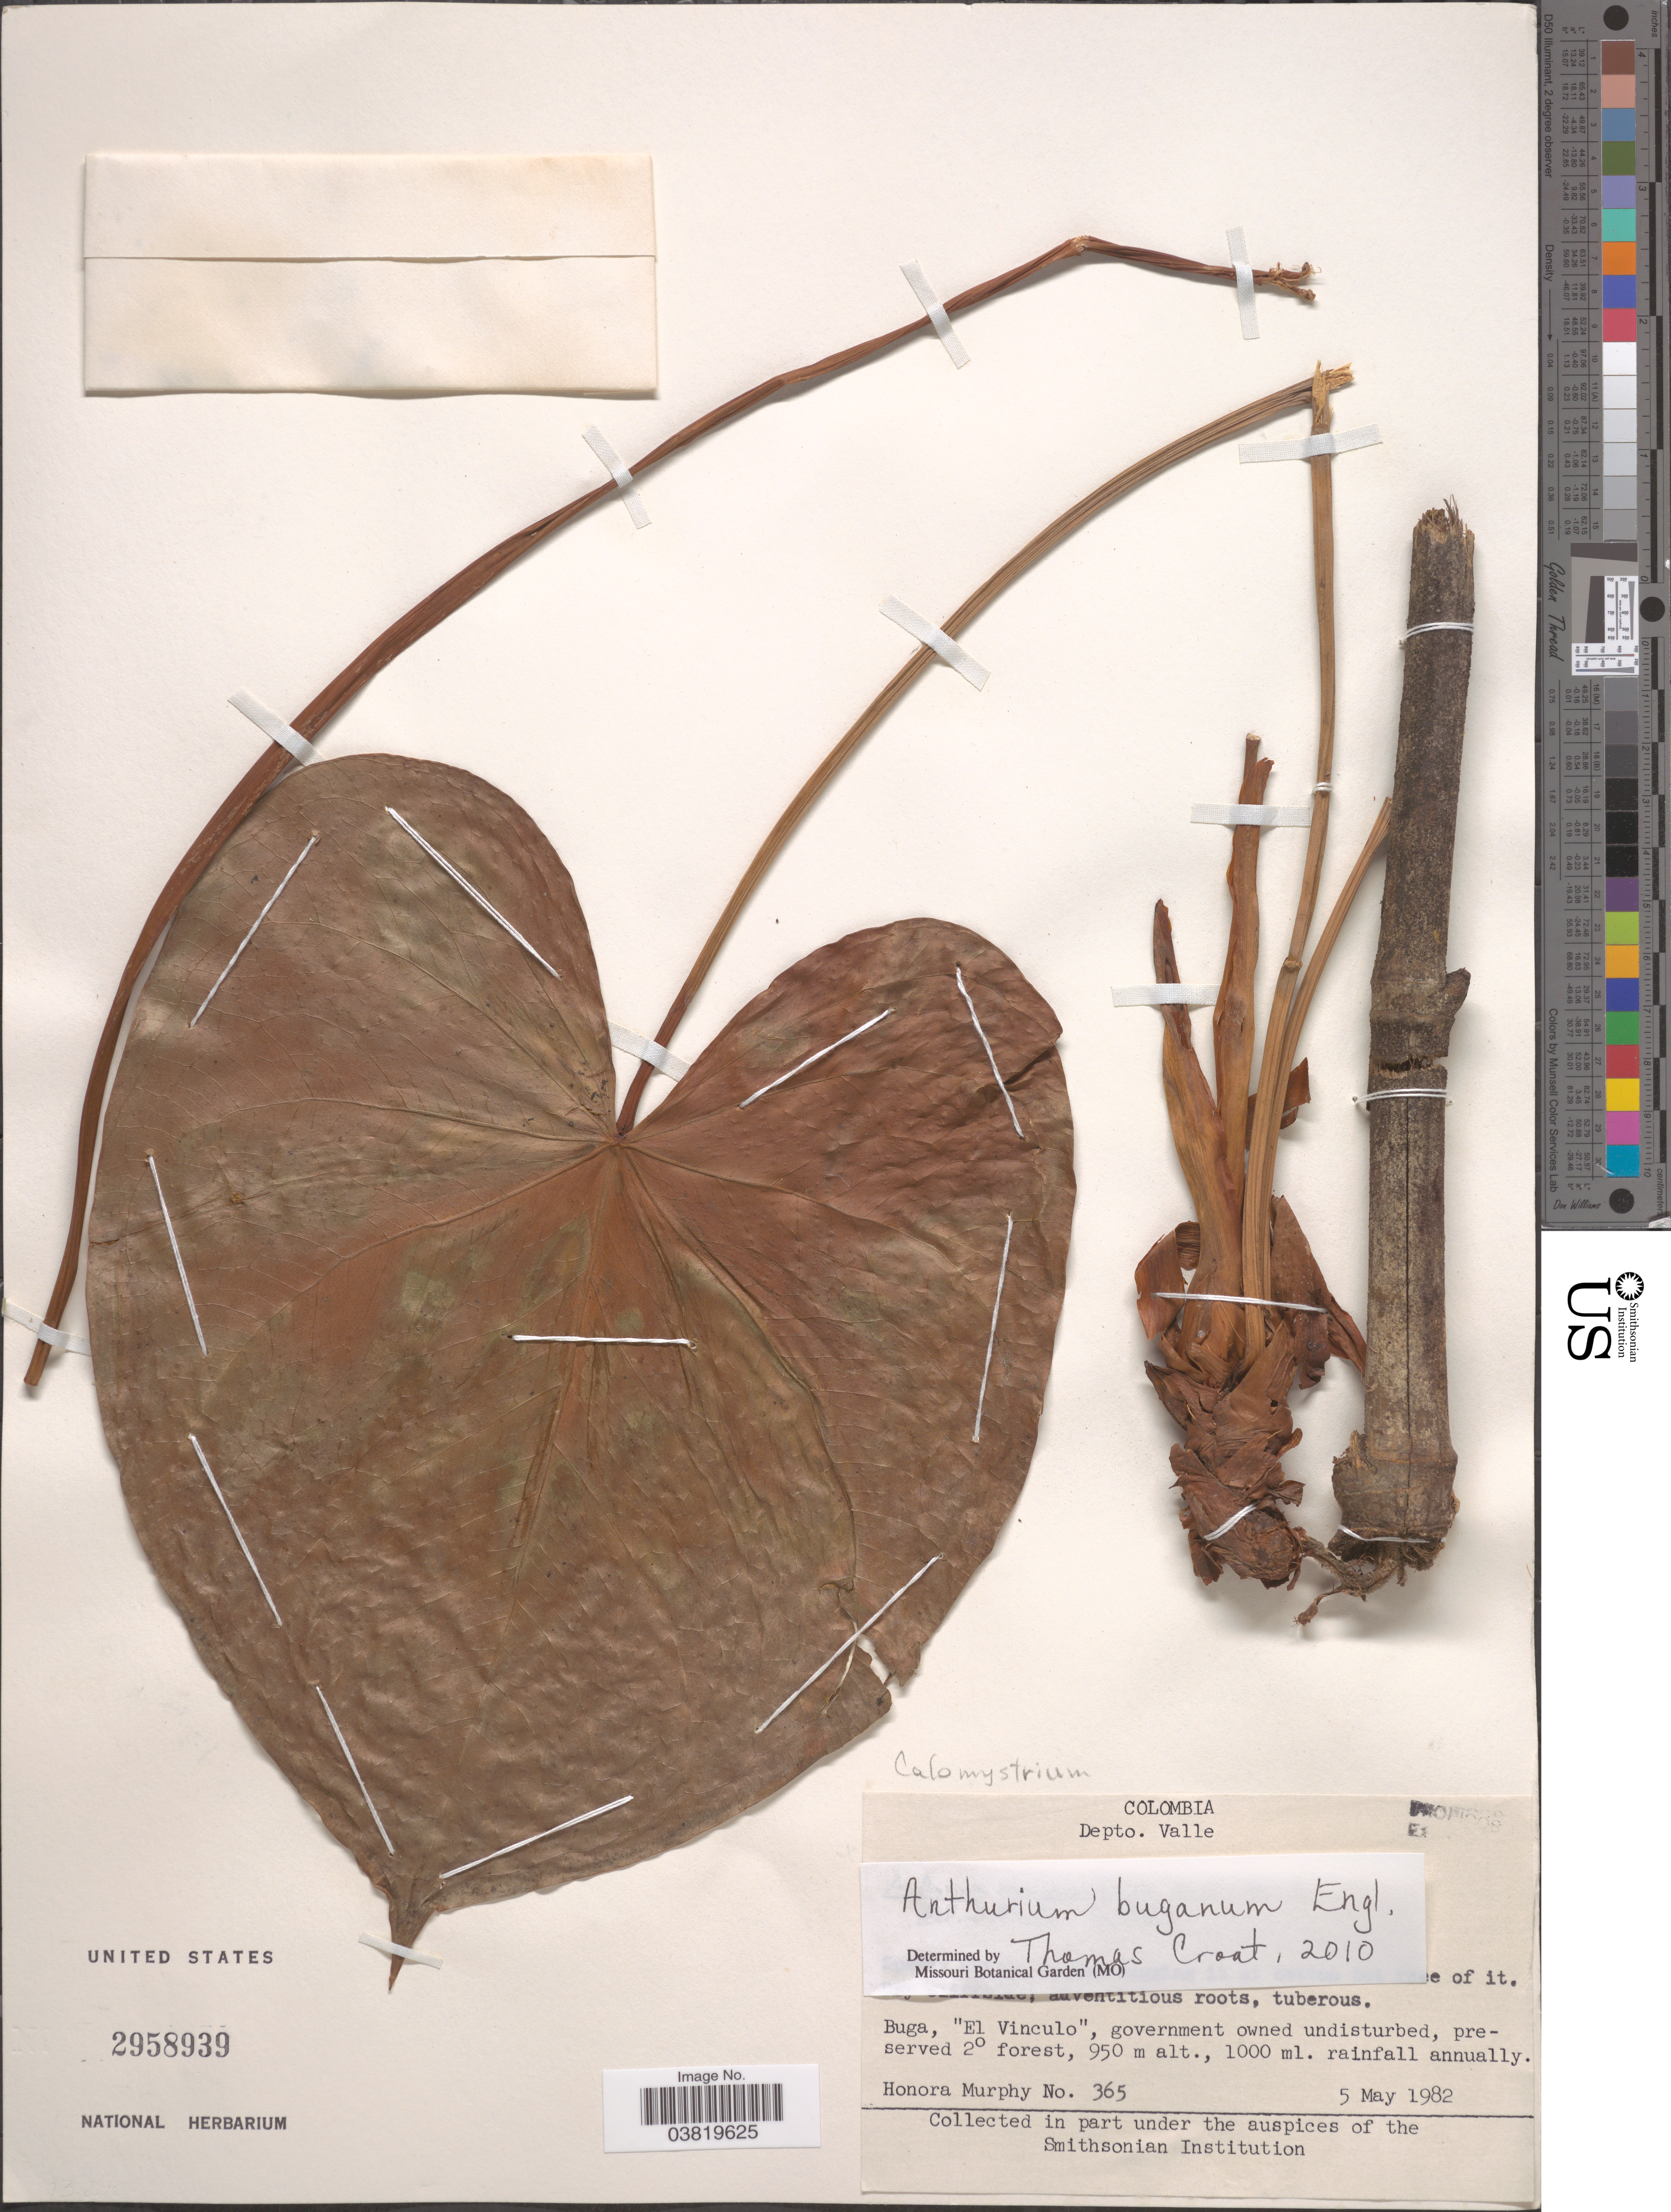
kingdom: Plantae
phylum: Tracheophyta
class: Liliopsida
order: Alismatales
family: Araceae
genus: Anthurium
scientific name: Anthurium buganum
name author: Engl.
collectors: H. Murphy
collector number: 365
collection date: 1982-05-05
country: Colombia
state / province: Valle del Cauca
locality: Depto. Valle. Buga, 'El Vinculo'. government owned undisturbed, preserved 2° forest.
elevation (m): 1000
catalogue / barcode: US 2958939